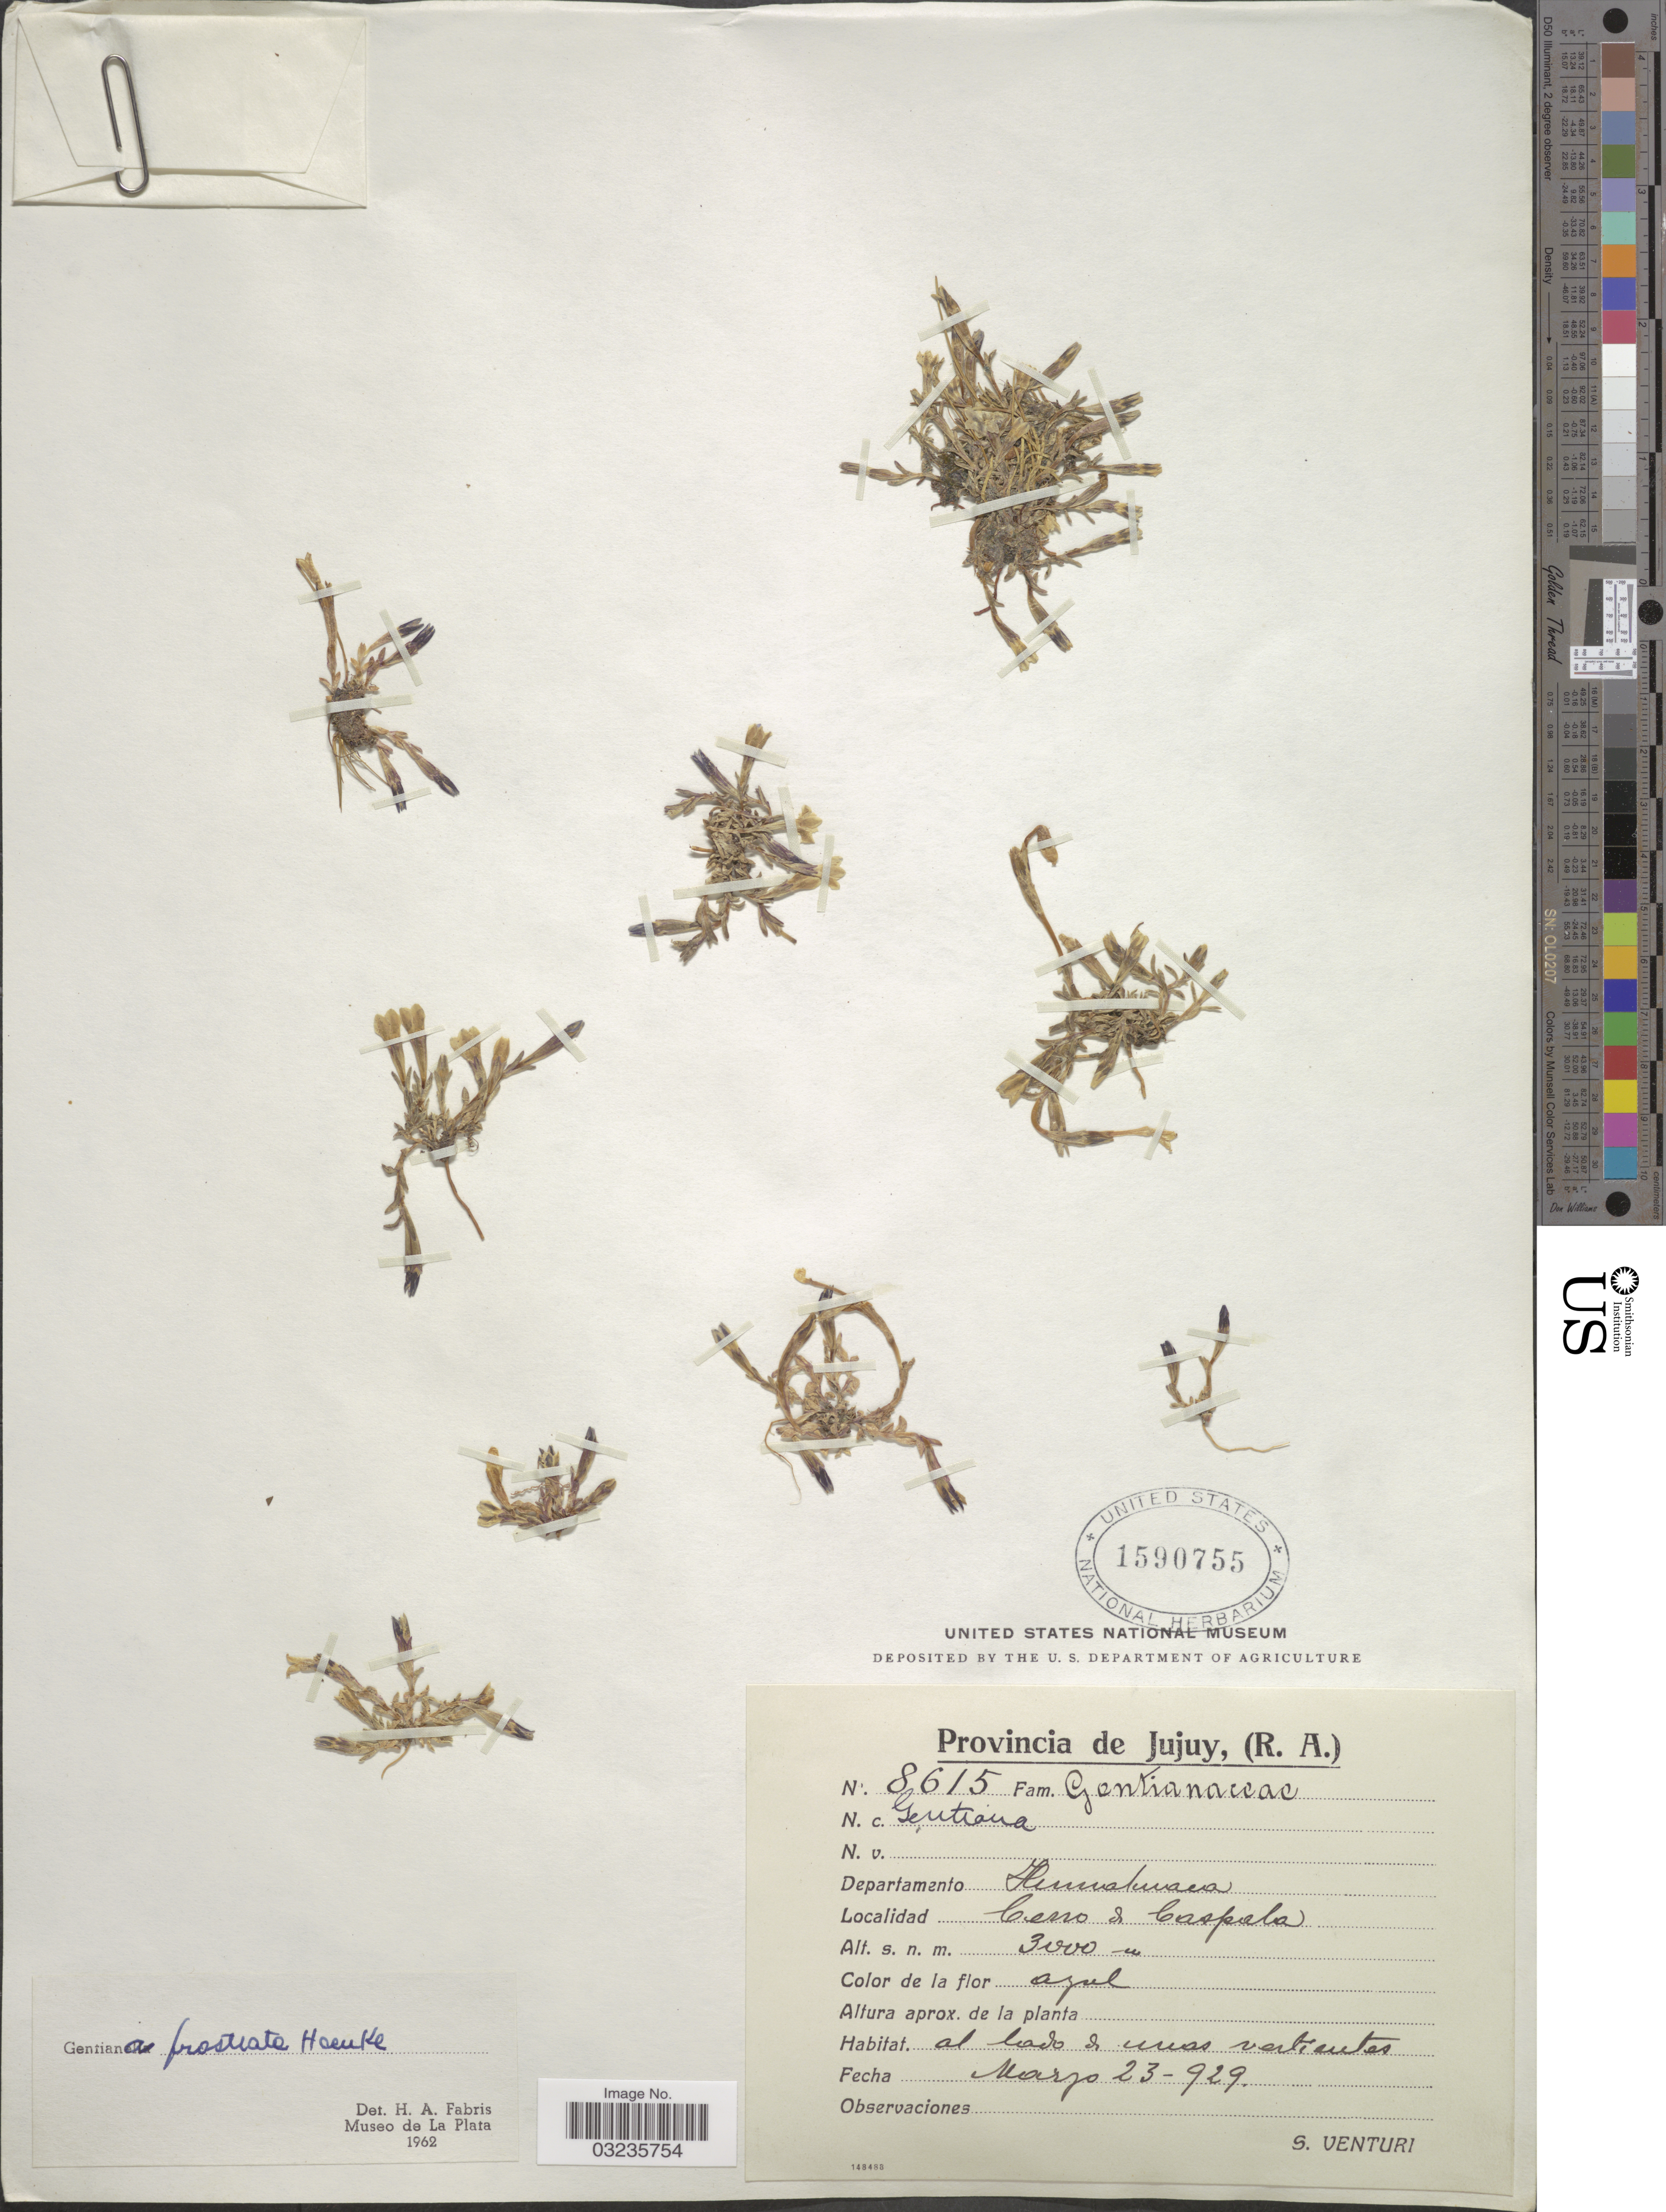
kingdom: Plantae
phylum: Tracheophyta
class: Magnoliopsida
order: Gentianales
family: Gentianaceae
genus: Gentiana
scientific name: Gentiana prostrata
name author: Haenke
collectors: S. Venturi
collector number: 8615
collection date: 1929-03-23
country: Argentina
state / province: Jujuy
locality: Departamento Humahuaca Cerro de Caspala.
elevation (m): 3000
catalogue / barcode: US 1590755